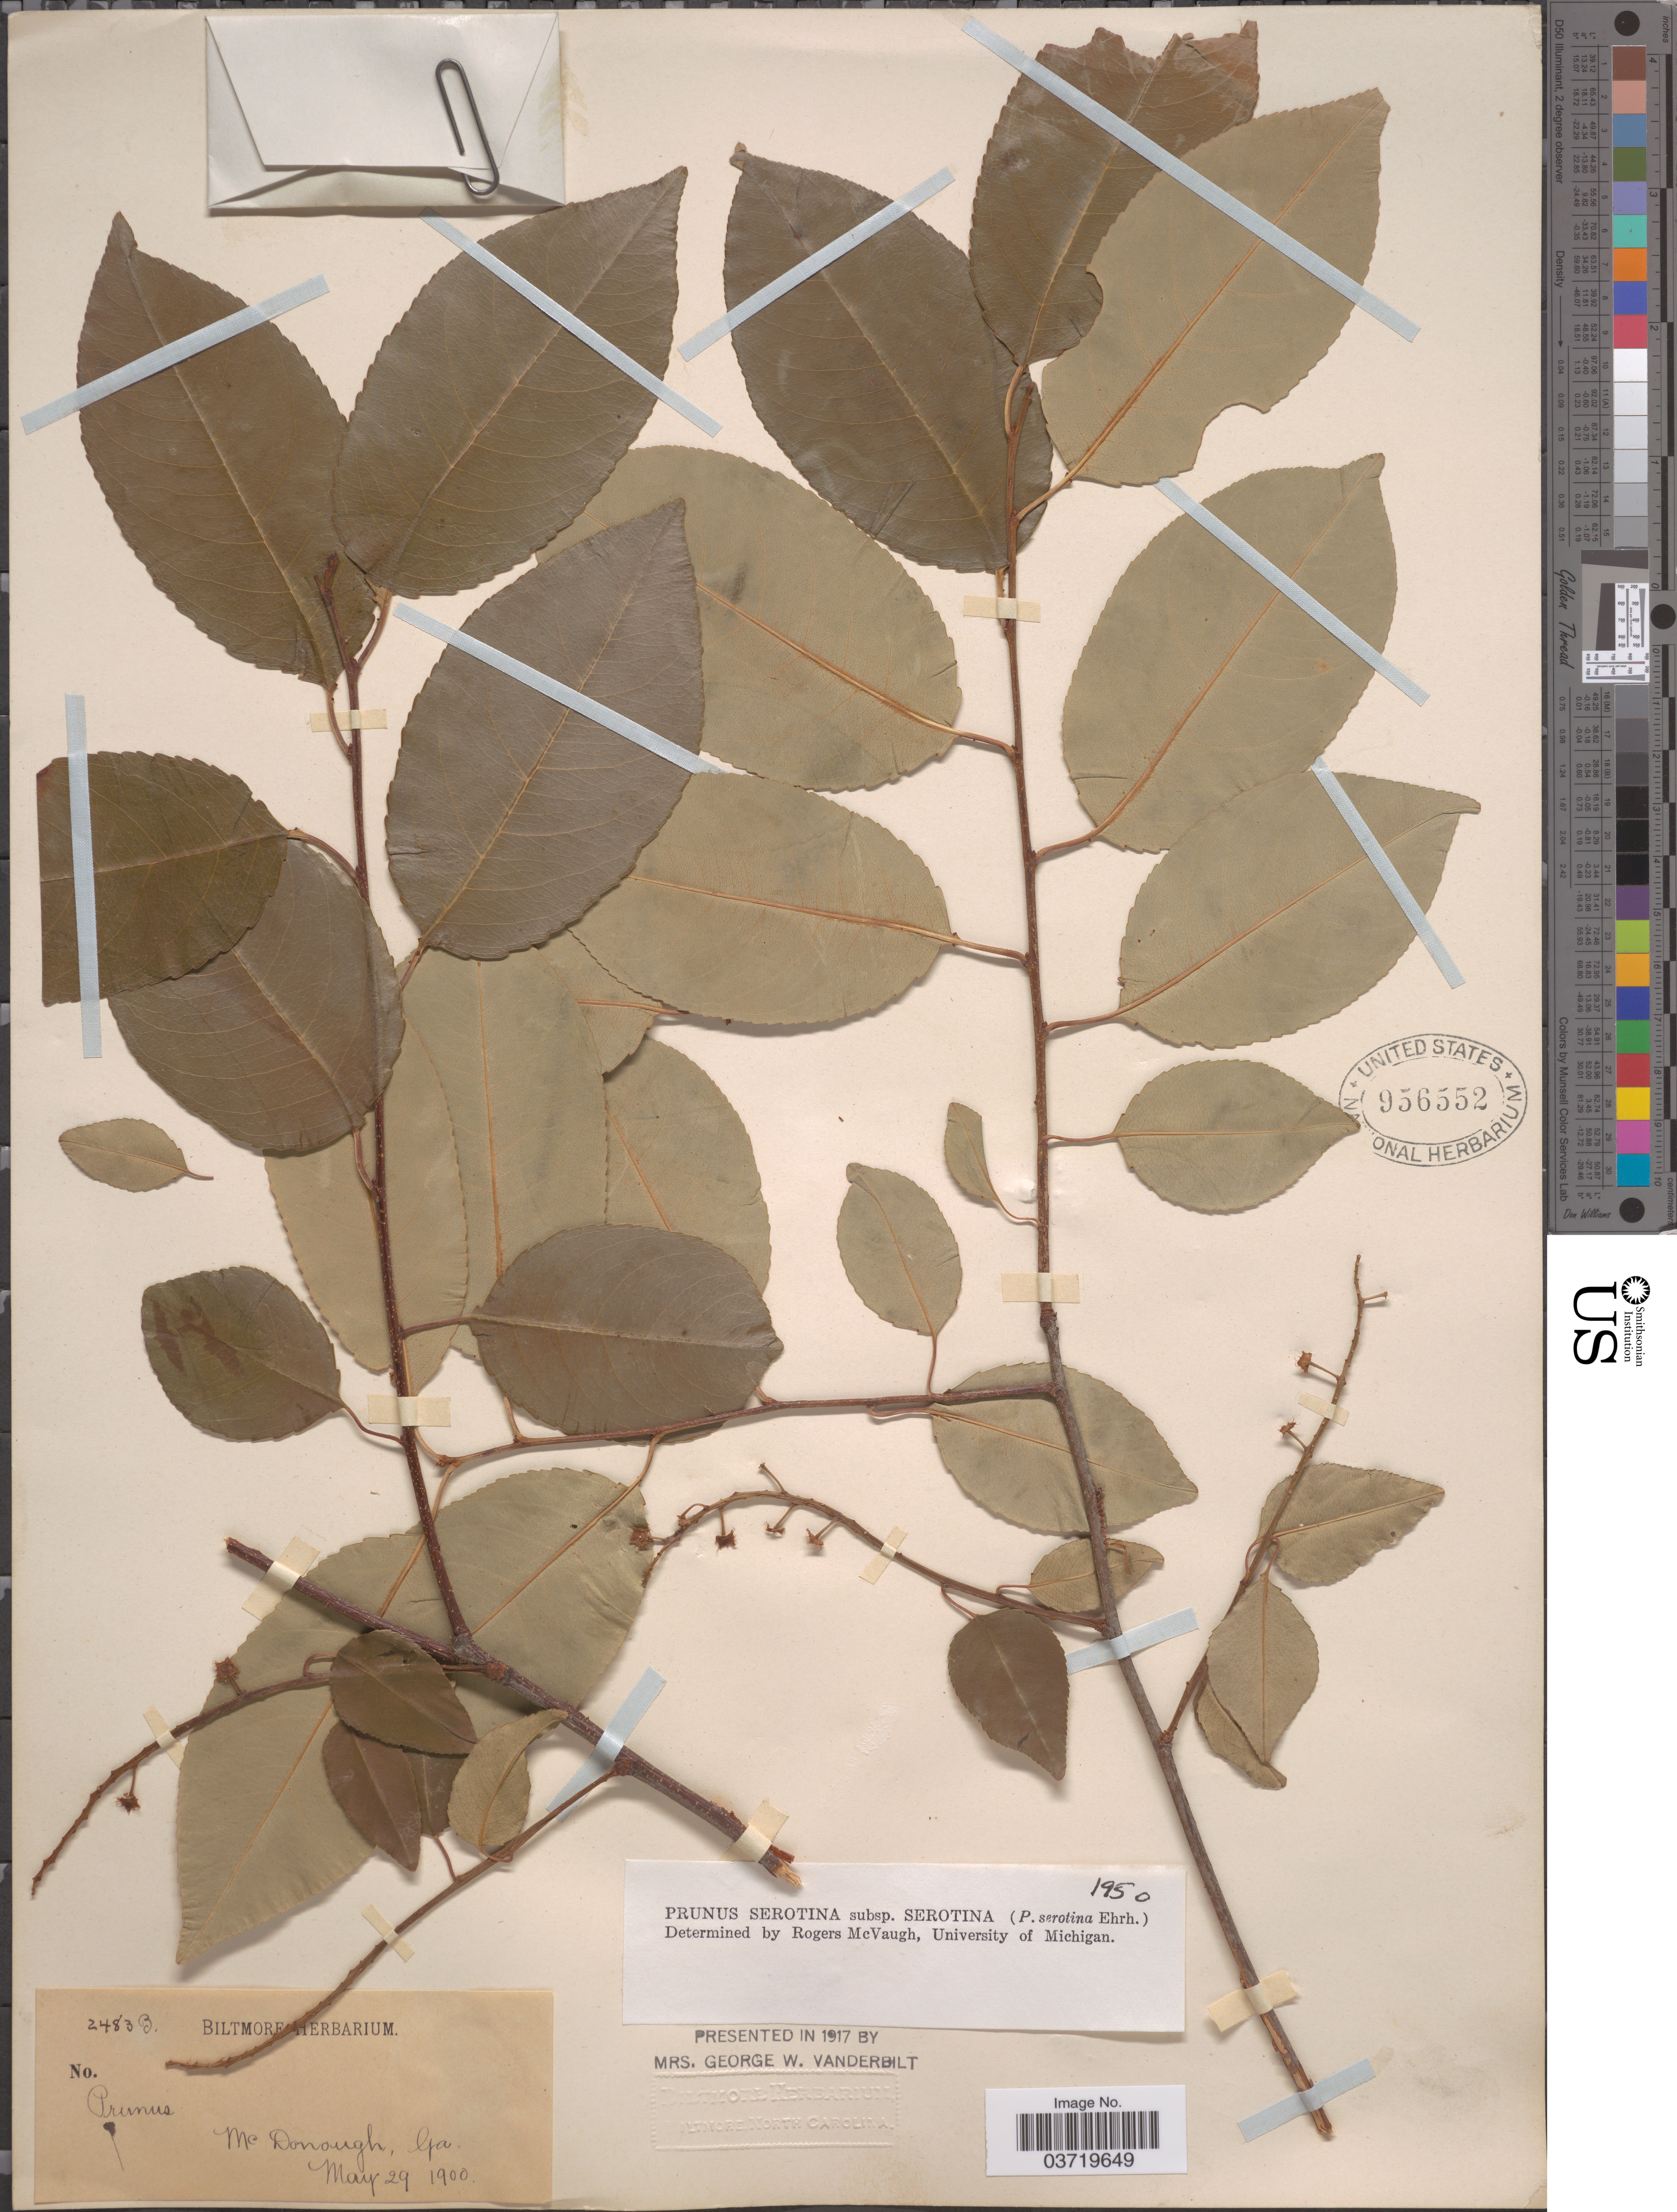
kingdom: Plantae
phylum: Tracheophyta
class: Magnoliopsida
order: Rosales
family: Rosaceae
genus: Prunus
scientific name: Prunus serotina var. serotina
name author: Ehrh.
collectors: ex herb. Biltmore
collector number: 2483B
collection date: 1900-05-29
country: United States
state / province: Georgia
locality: Mc Donough.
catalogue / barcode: US 956552